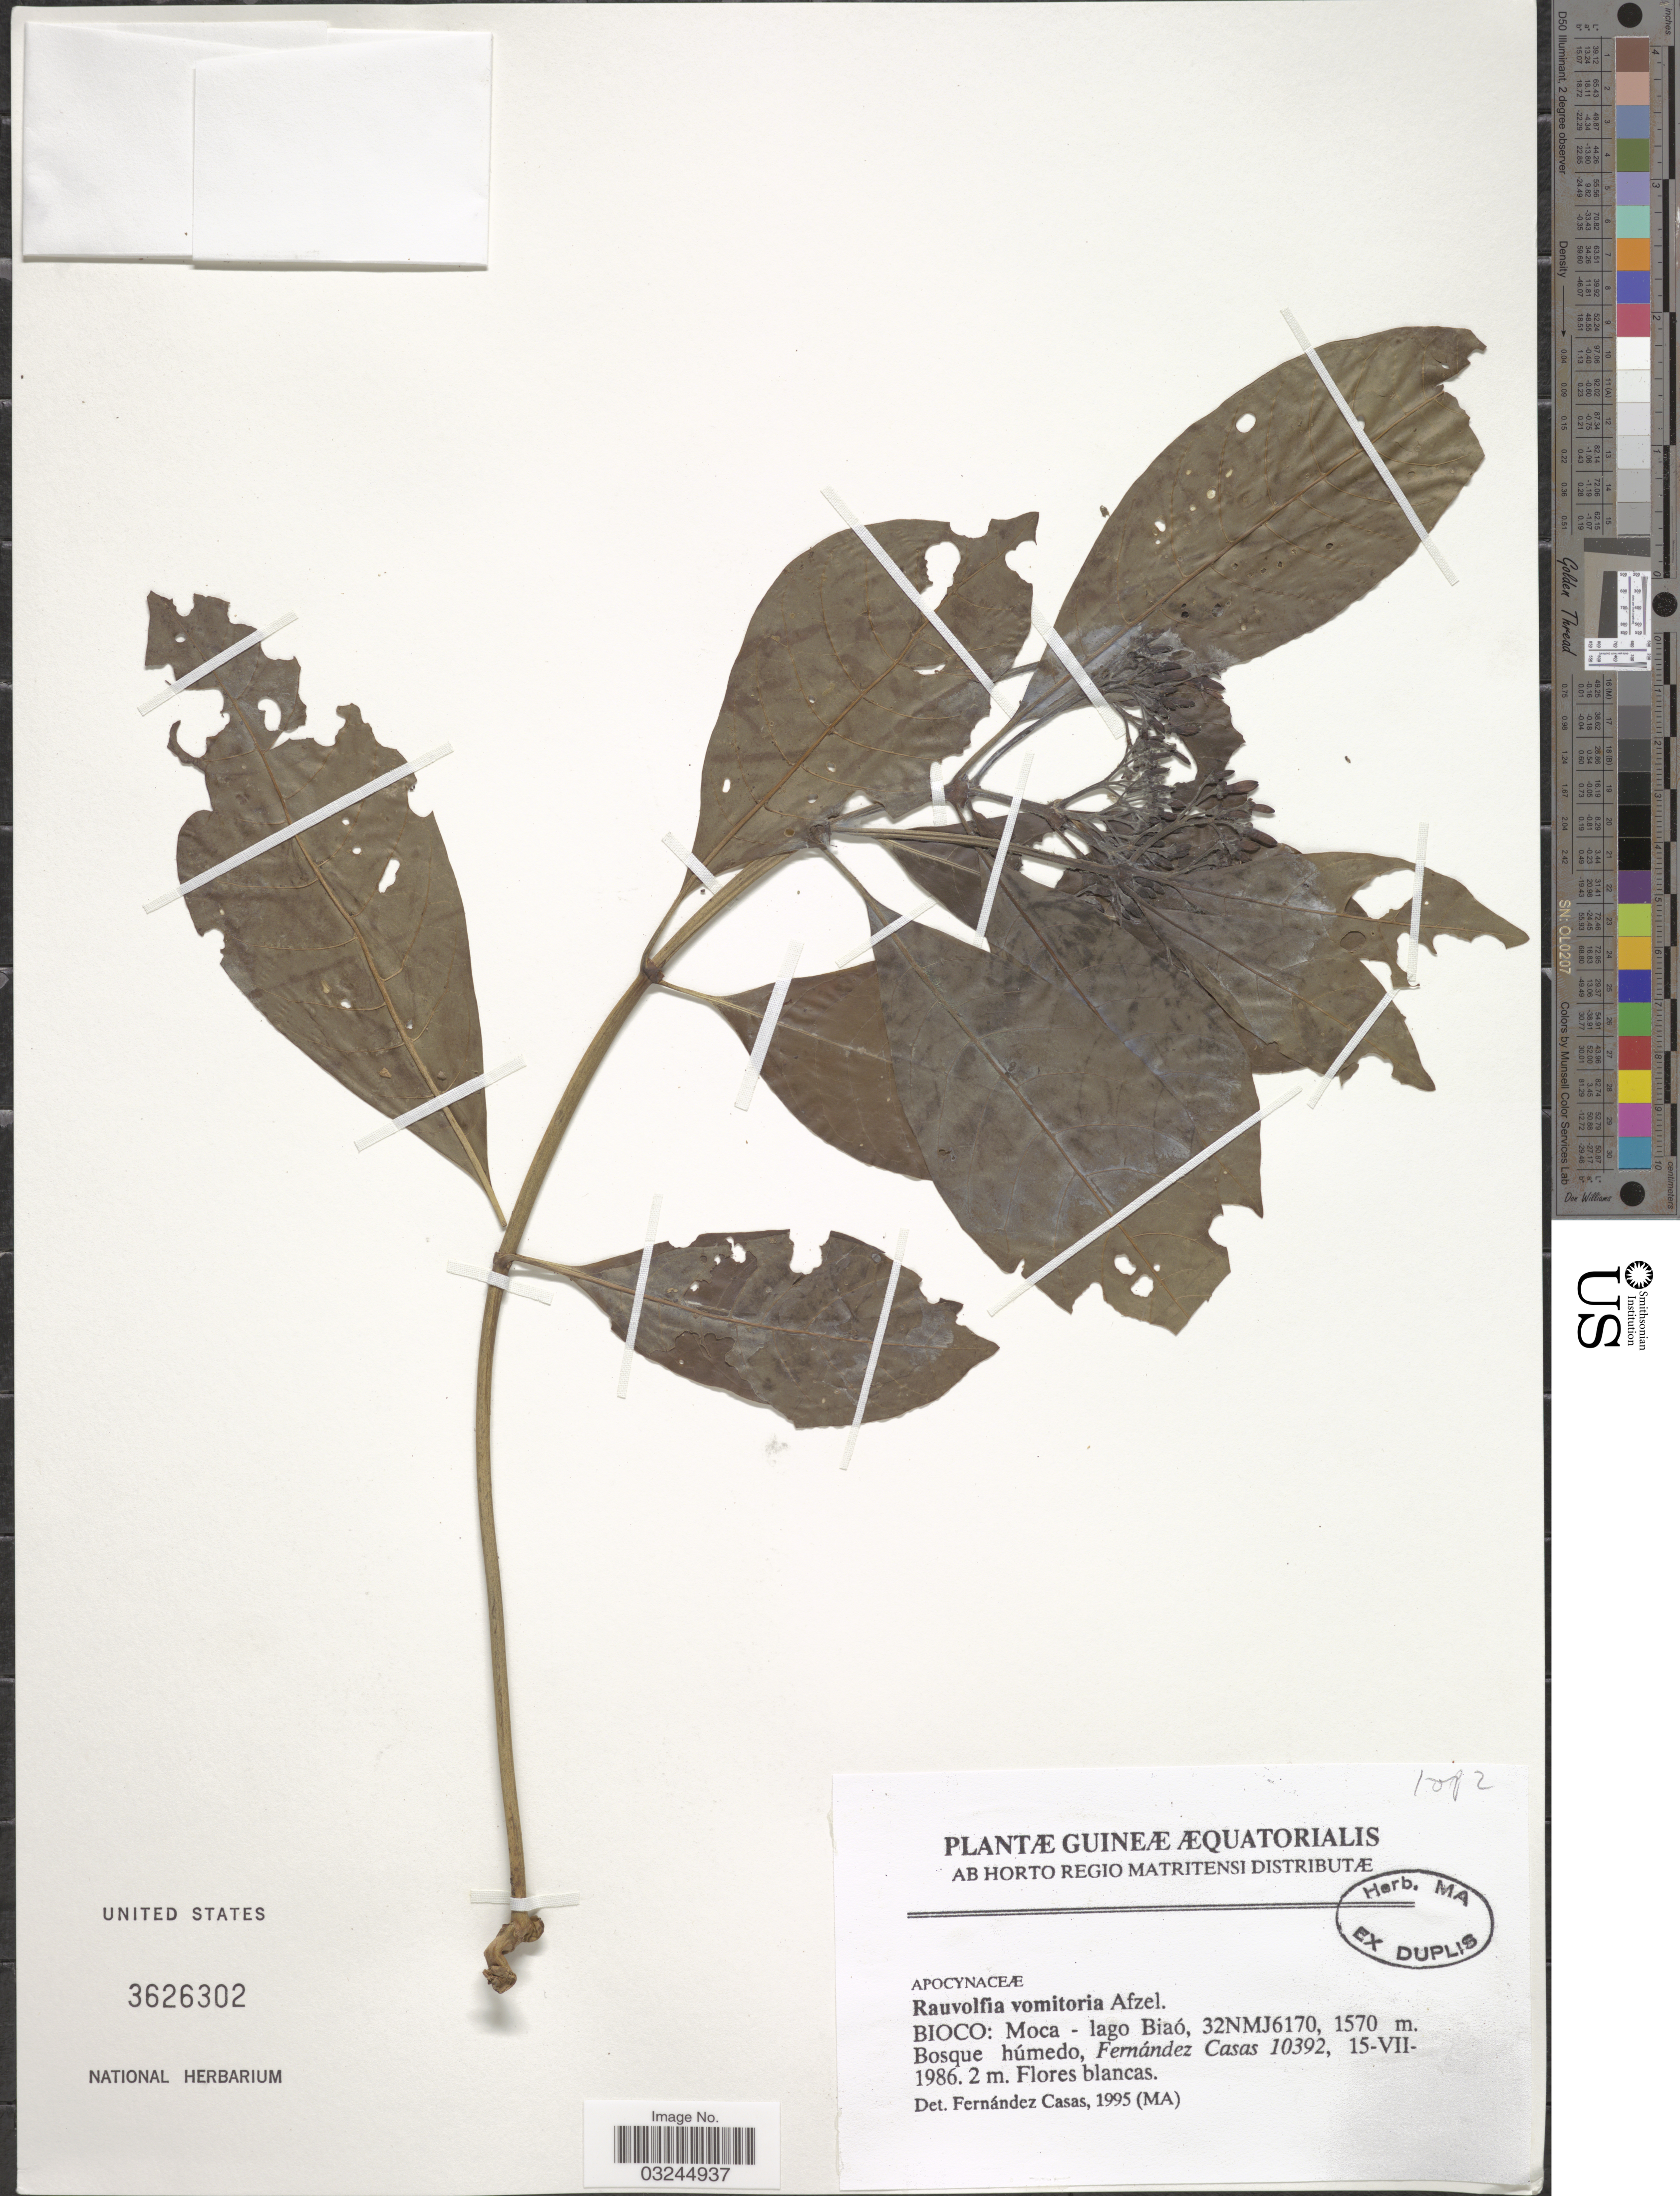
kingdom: Plantae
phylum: Tracheophyta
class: Magnoliopsida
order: Gentianales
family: Apocynaceae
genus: Rauvolfia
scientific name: Rauvolfia vomitoria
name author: Afzel.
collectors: F. Casas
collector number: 10392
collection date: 1986-07-15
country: Equatorial Guinea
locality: Bioco: Moca - lago Biaó, 32NMJ6170.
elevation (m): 1570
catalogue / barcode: US 3626302